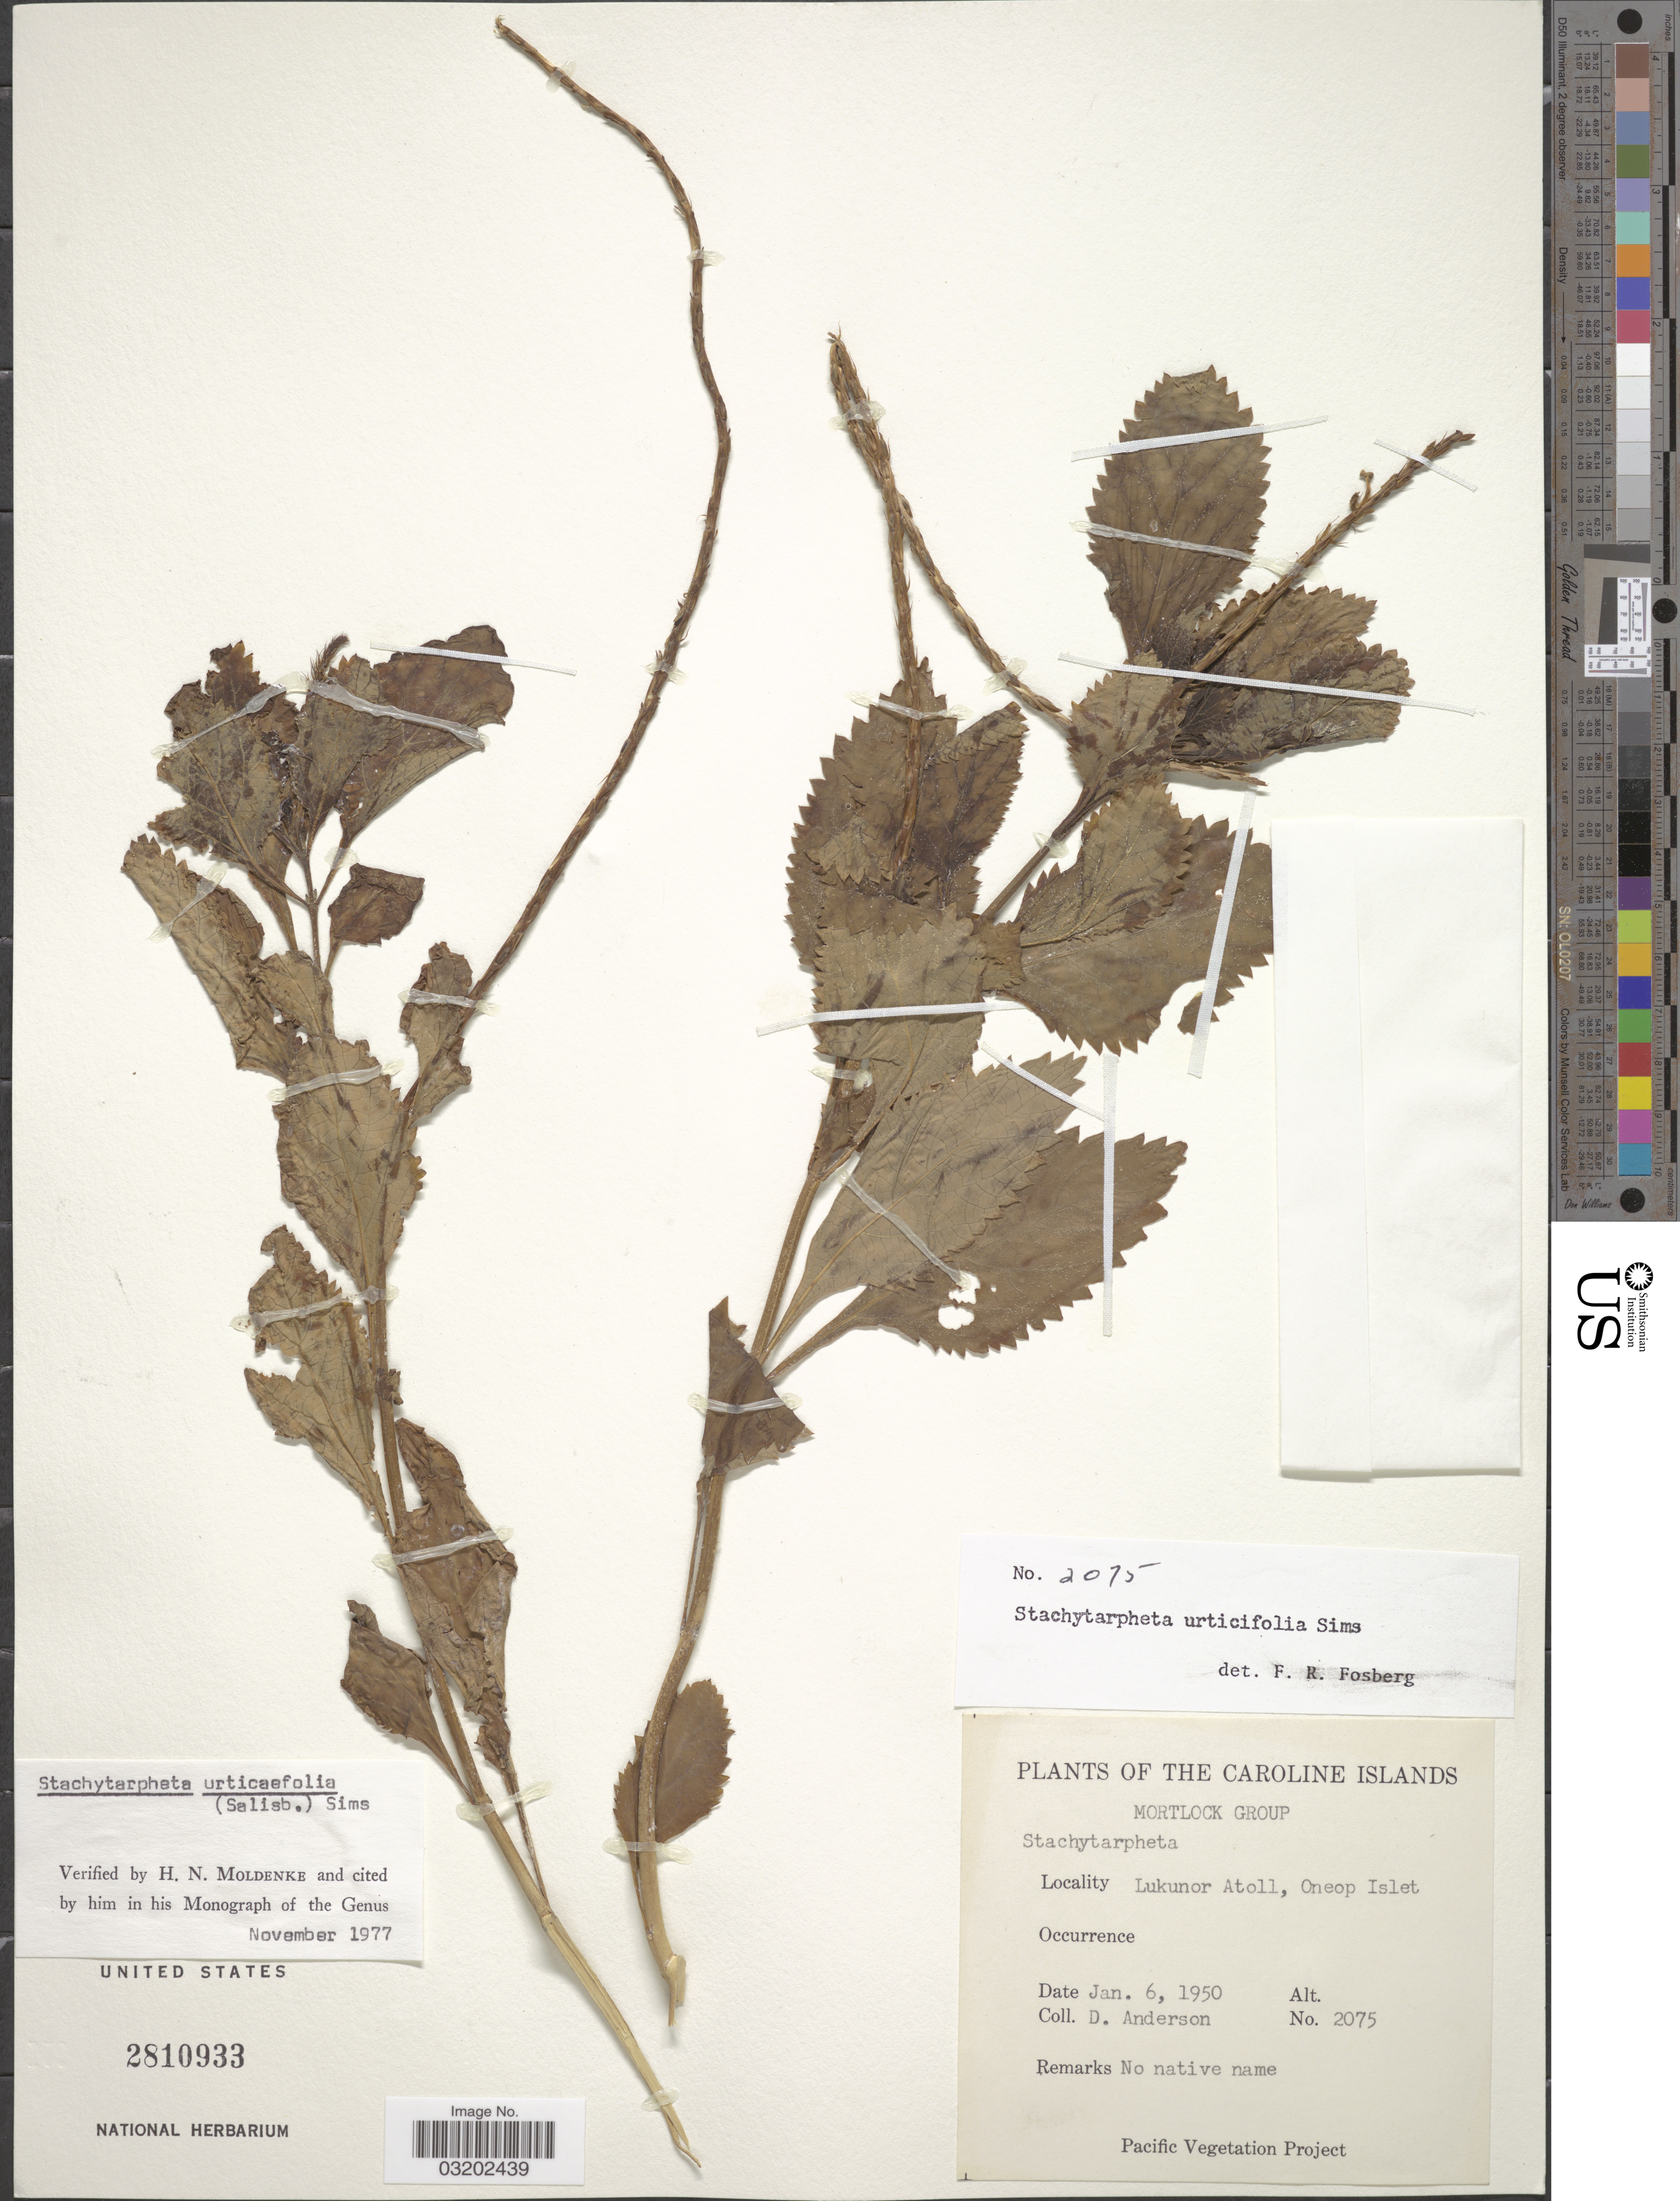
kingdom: Plantae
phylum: Tracheophyta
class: Magnoliopsida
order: Lamiales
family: Verbenaceae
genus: Stachytarpheta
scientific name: Stachytarpheta urticifolia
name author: Sims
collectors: D. Anderson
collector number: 2075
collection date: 1950-01-06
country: Micronesia, Federated States of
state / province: Truk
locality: The Caroline Islands. Mortlock Group. Lukunor Atoll, Oneop Islet.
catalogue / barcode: US 2810933